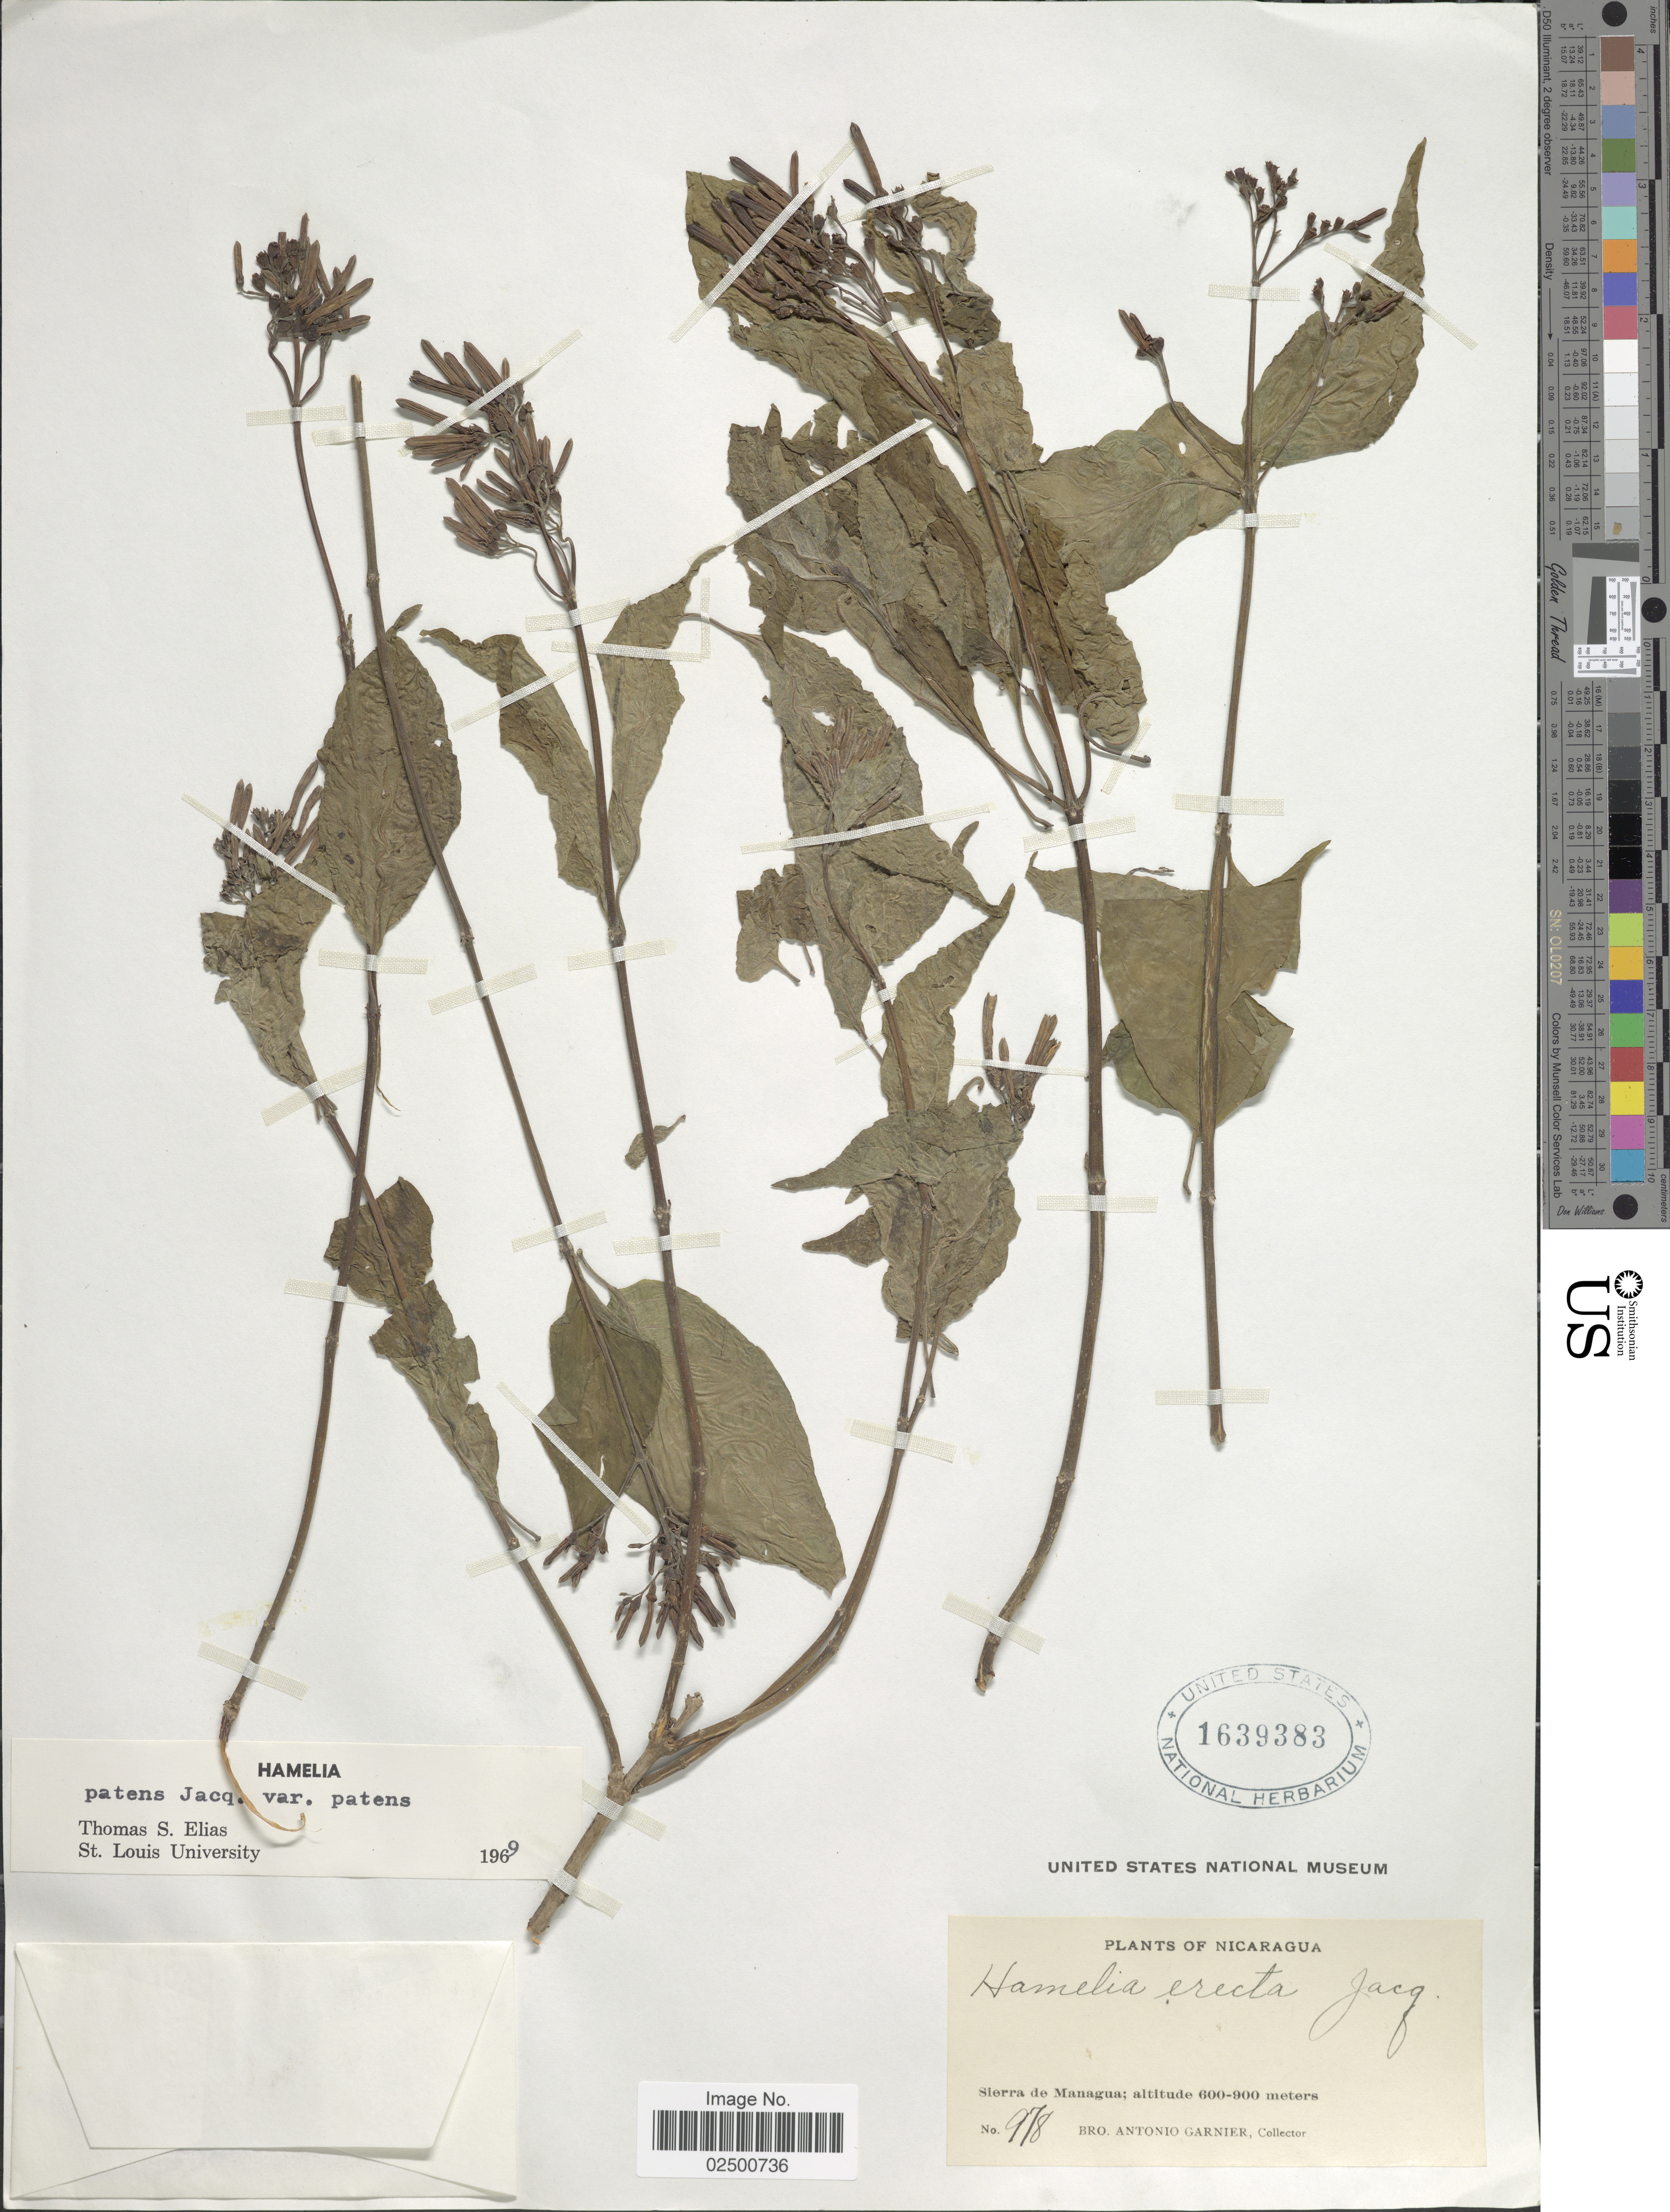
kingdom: Plantae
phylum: Tracheophyta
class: Magnoliopsida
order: Gentianales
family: Rubiaceae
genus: Hamelia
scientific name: Hamelia patens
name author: Jacq.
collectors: Bro. A. Garnier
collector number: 978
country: Nicaragua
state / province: Managua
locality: Sierra de Managua.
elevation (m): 600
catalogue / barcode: US 1639383